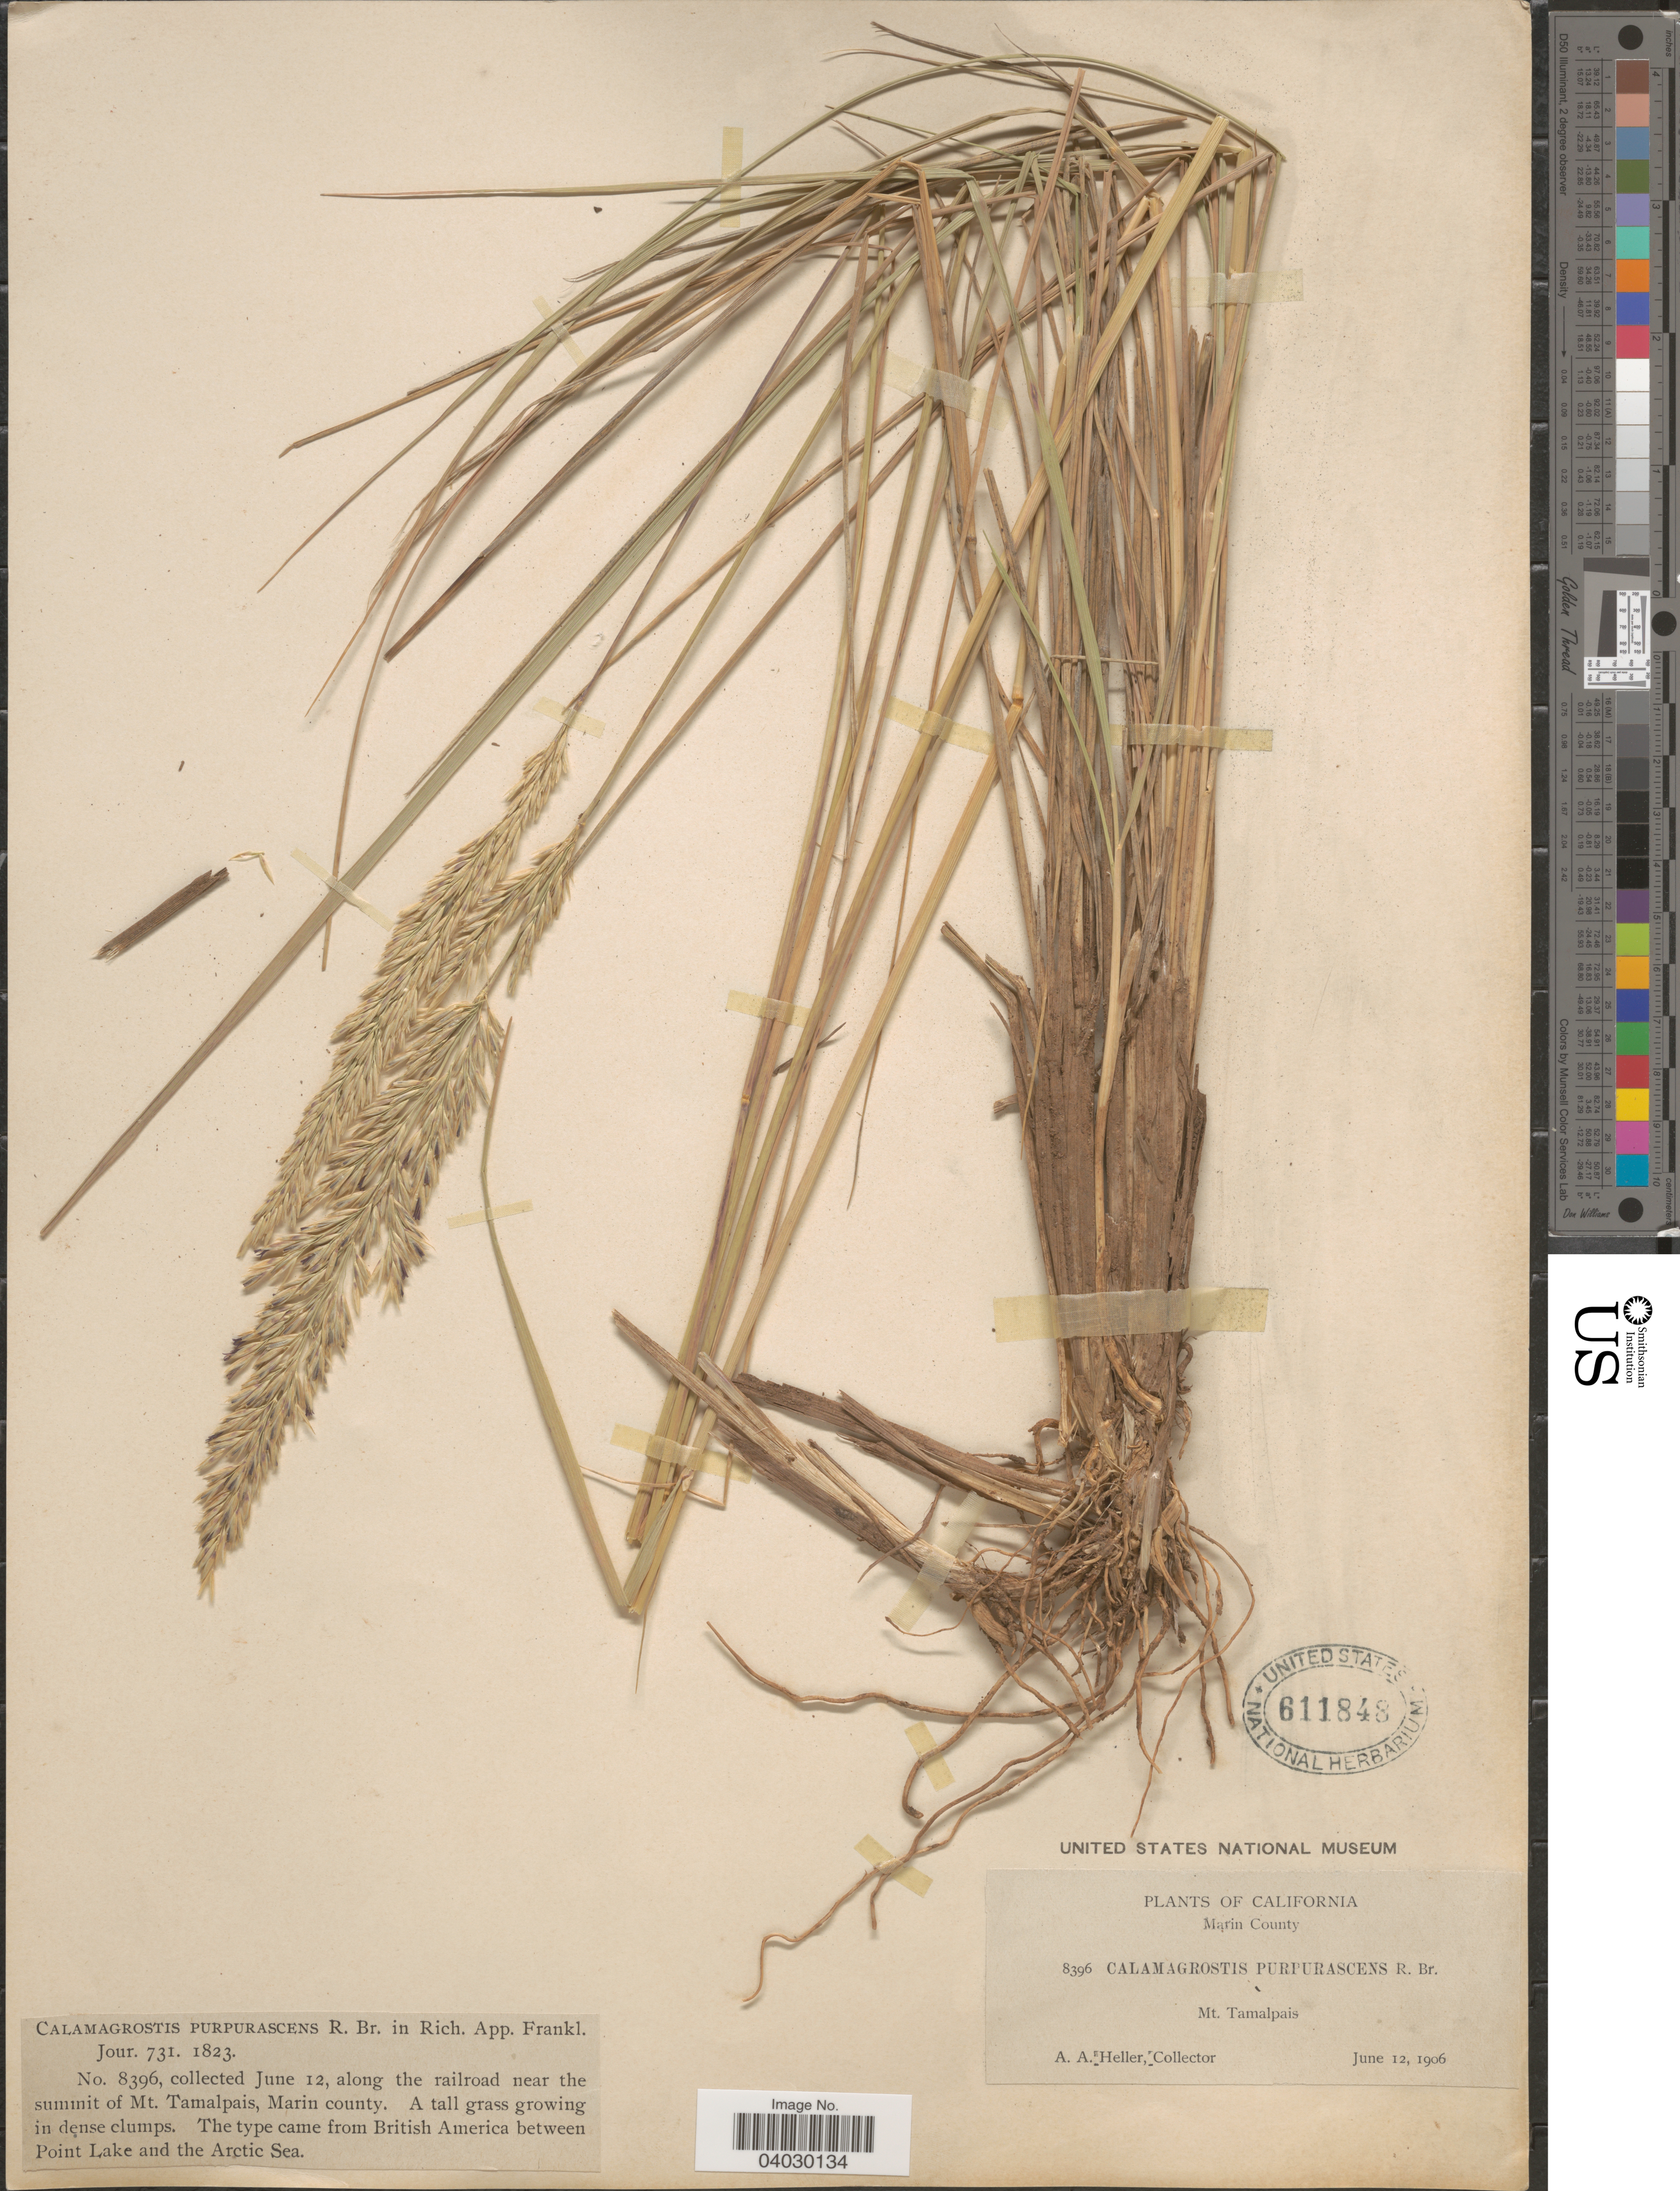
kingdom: Plantae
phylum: Tracheophyta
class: Liliopsida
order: Poales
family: Poaceae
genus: Calamagrostis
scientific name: Calamagrostis ophitidis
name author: (J.T. Howell) Nygren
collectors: A. A. Heller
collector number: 8396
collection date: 1906-06-12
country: United States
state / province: California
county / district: Marin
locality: Along the railroad near the summit of Mt. Tamalpais, Marin county.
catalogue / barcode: US 611848